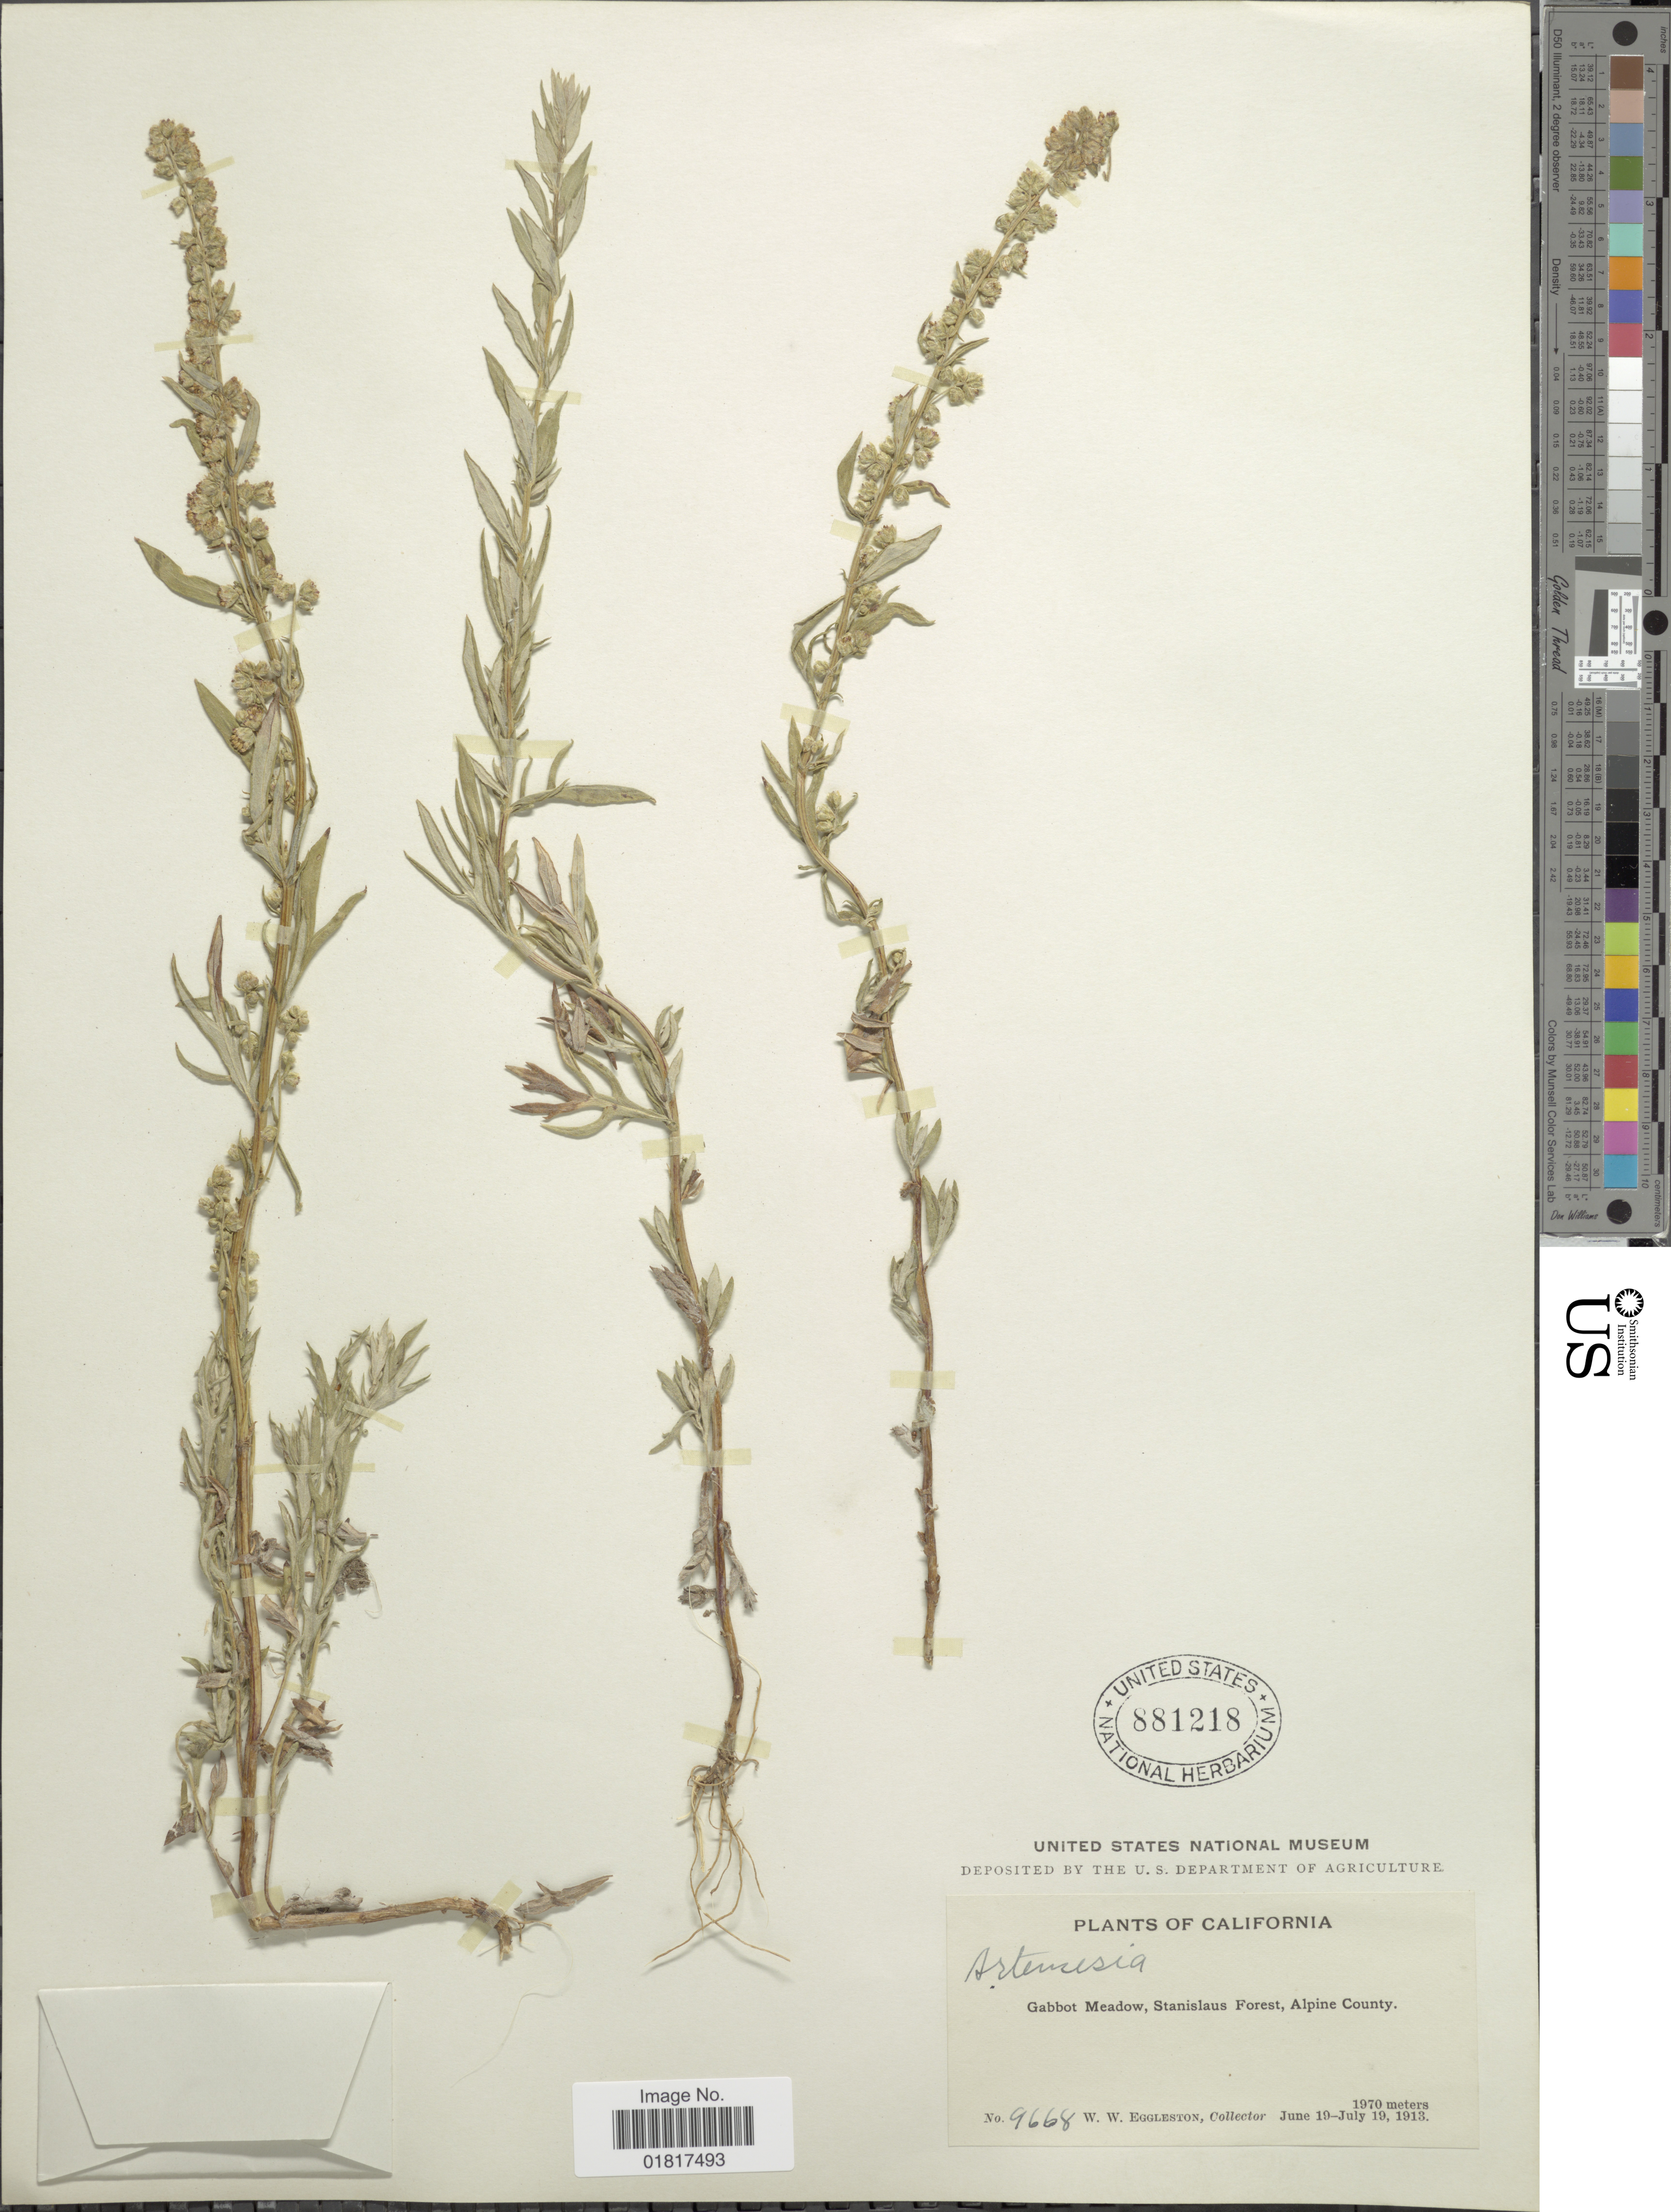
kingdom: Plantae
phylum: Tracheophyta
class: Magnoliopsida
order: Asterales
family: Asteraceae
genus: Artemisia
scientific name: Artemisia sp.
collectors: W. W. Eggleston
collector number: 9668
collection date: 1913-06-19/1913-07-19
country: United States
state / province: California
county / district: Alpine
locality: Gabbot Meadow, Stanislaus Forest, Alpine County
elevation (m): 1970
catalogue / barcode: US 881218